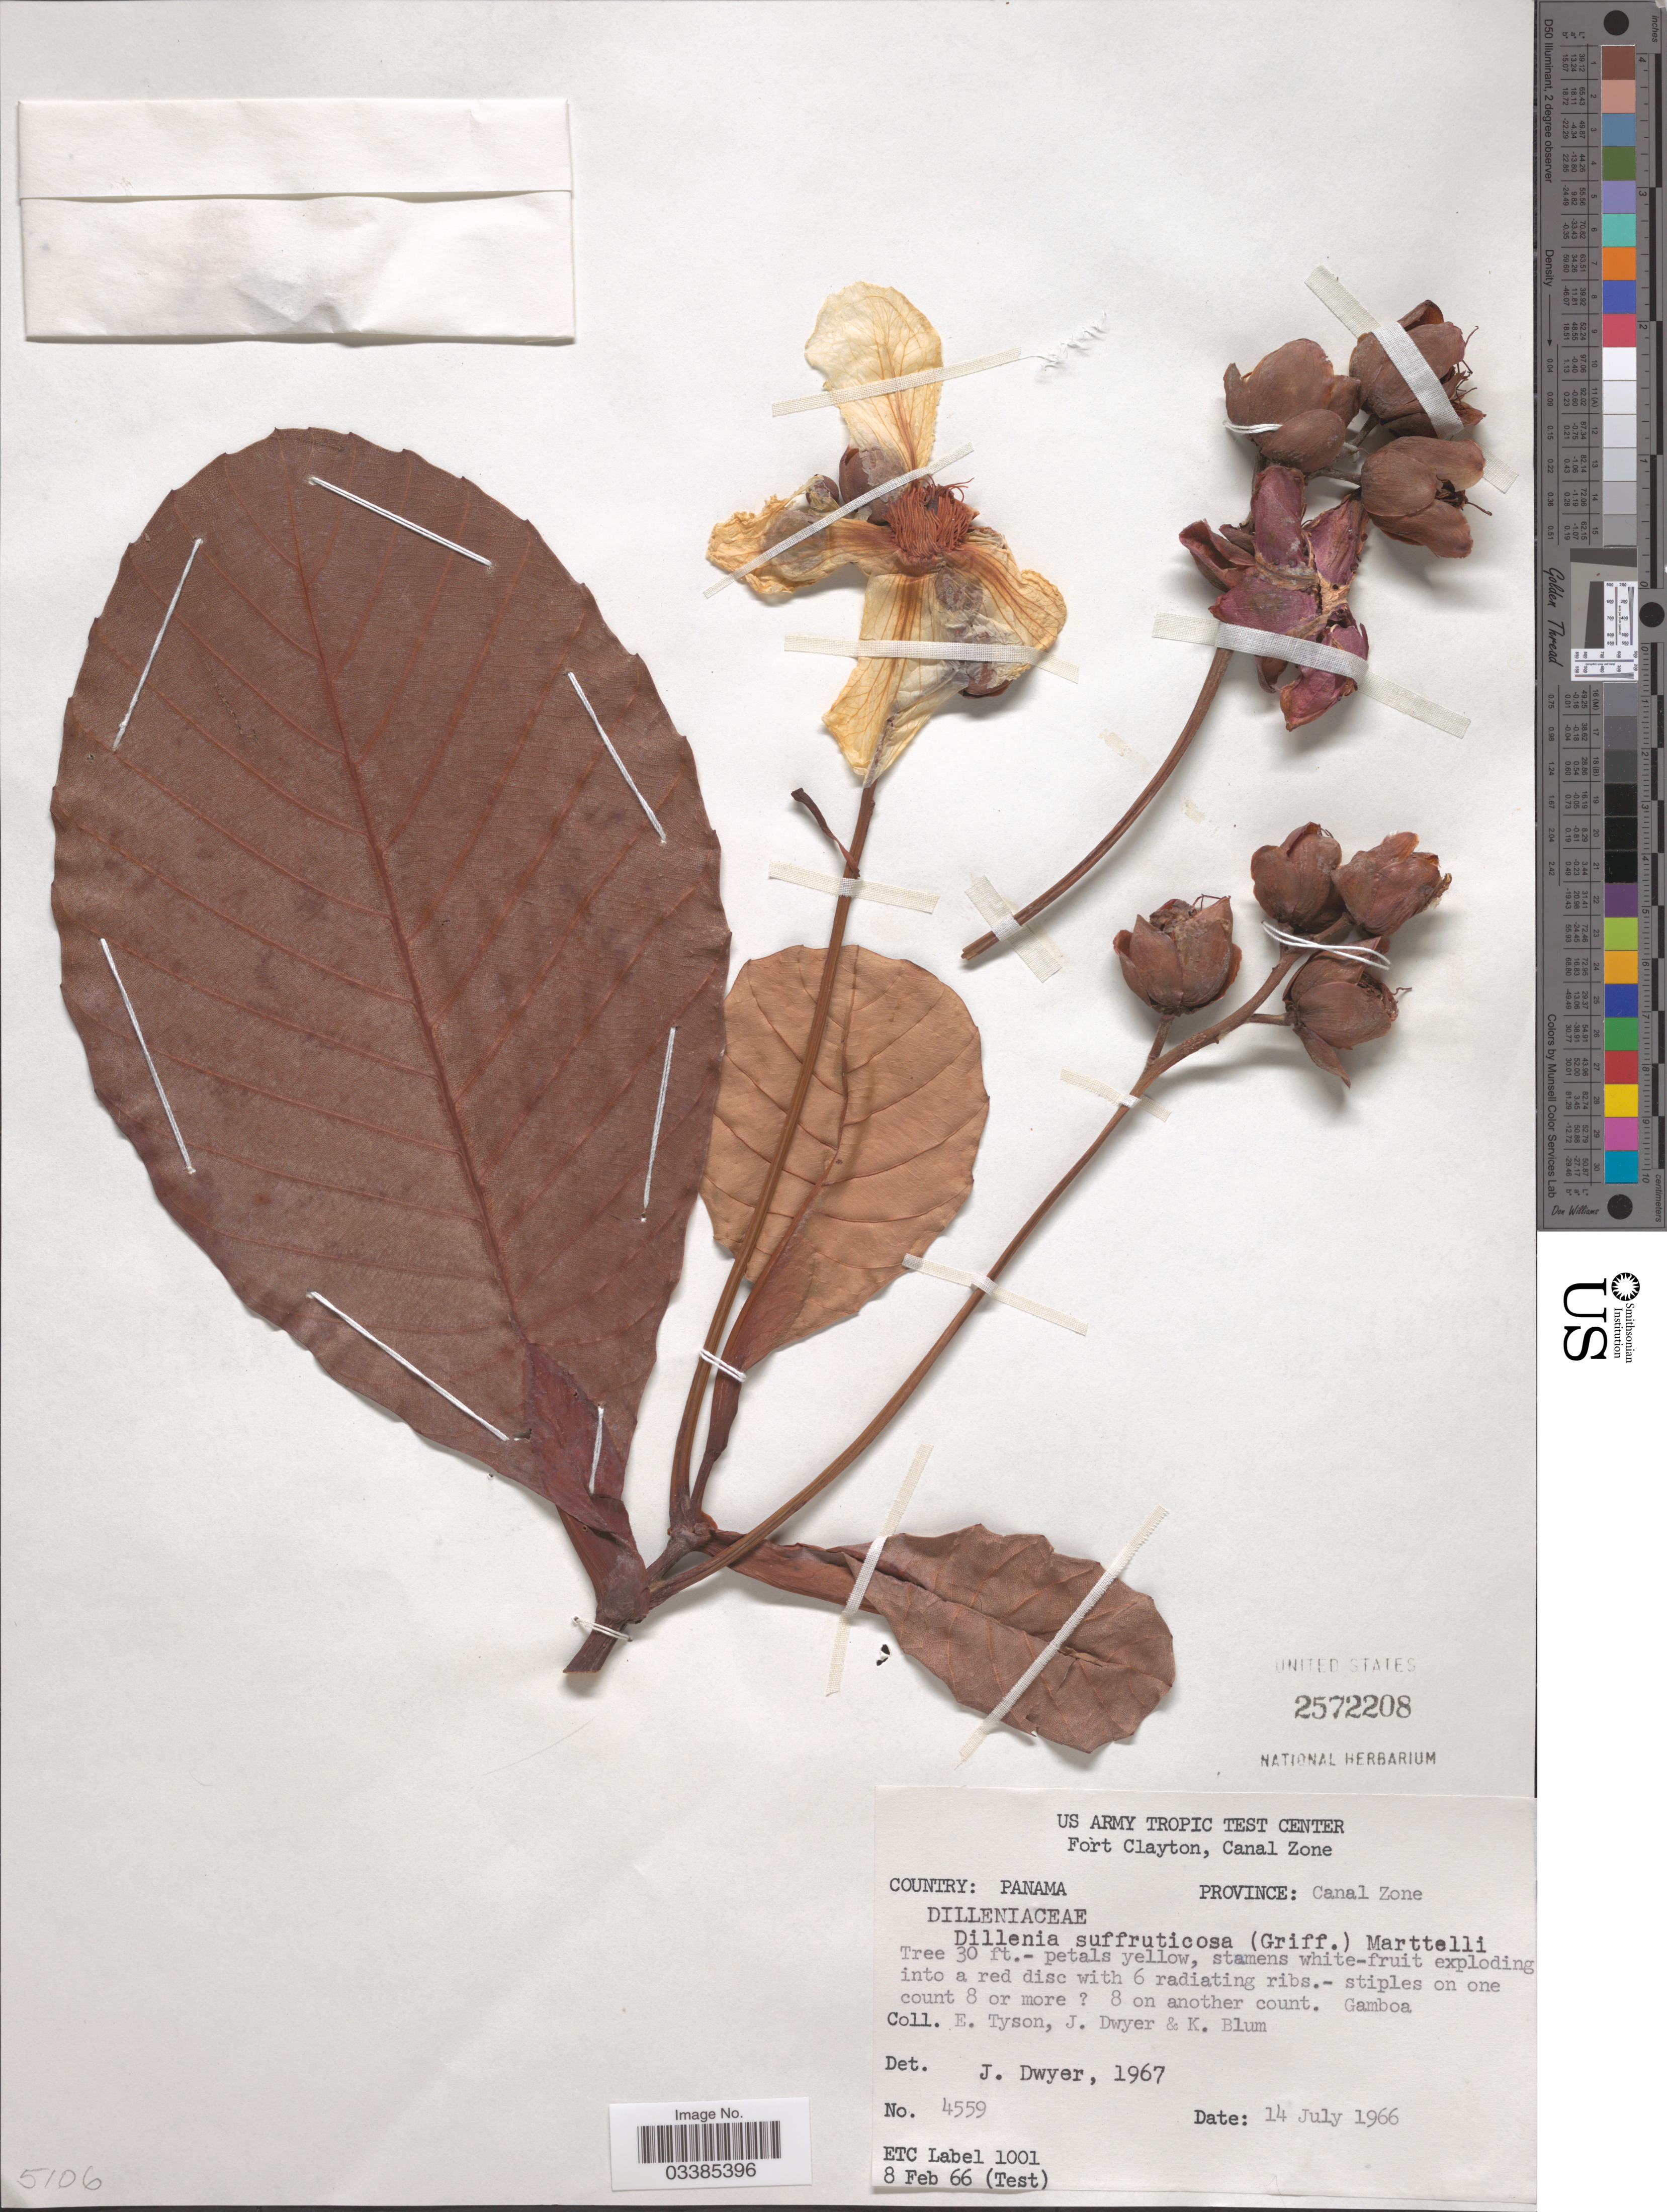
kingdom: Plantae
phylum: Tracheophyta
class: Magnoliopsida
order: Dilleniales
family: Dilleniaceae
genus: Dillenia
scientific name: Dillenia suffruticosa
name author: (Griff. ex Hook. f. & Thomson) Martelli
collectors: E. Tyson, J. Dwyer & K. Blum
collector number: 4559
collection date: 1966-07-14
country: Panama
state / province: Colón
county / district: Canal Zone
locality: Fort Clayton, Canal Zone. Province: Canal Zone, Gamboa.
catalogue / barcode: US 2572208